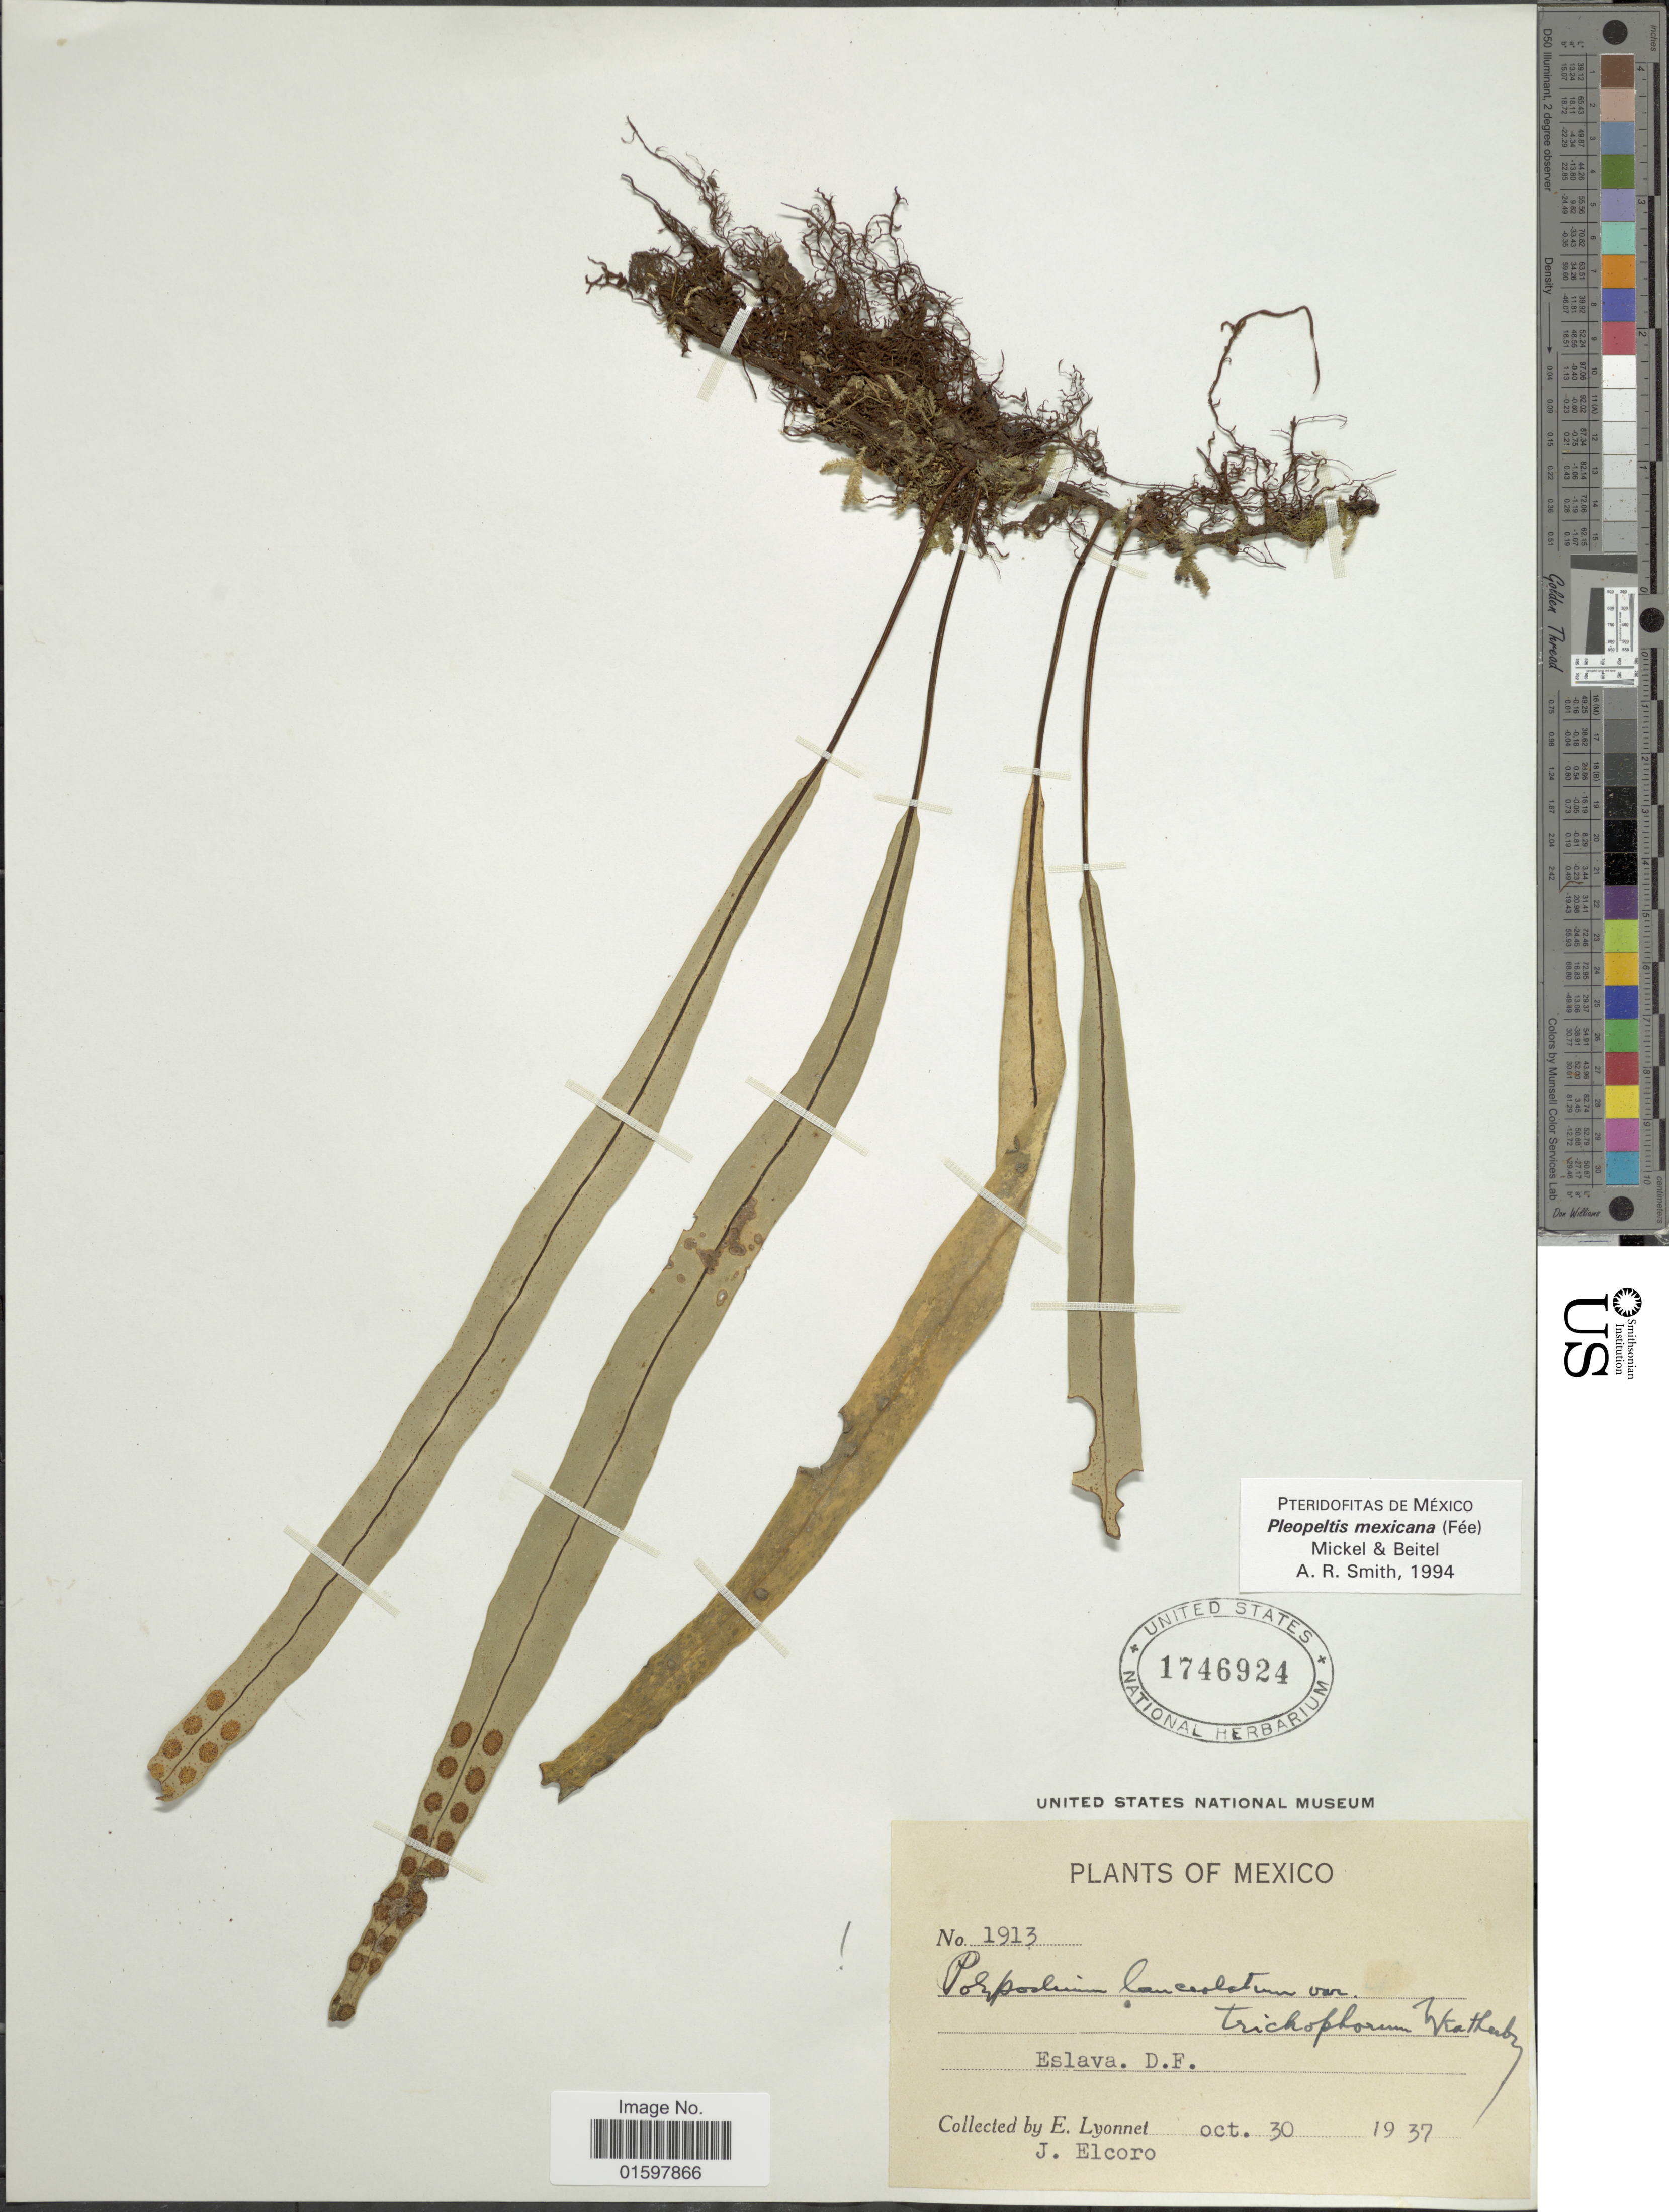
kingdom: Plantae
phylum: Tracheophyta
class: Polypodiopsida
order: Polypodiales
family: Polypodiaceae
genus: Pleopeltis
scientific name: Pleopeltis mexicana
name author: (Fée) Mickel & Beitel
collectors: E. Lyonnet & J. Elcoro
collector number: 1913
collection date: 1937-10-30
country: Mexico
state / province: Distrito Federal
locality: Eslava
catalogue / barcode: US 1746924